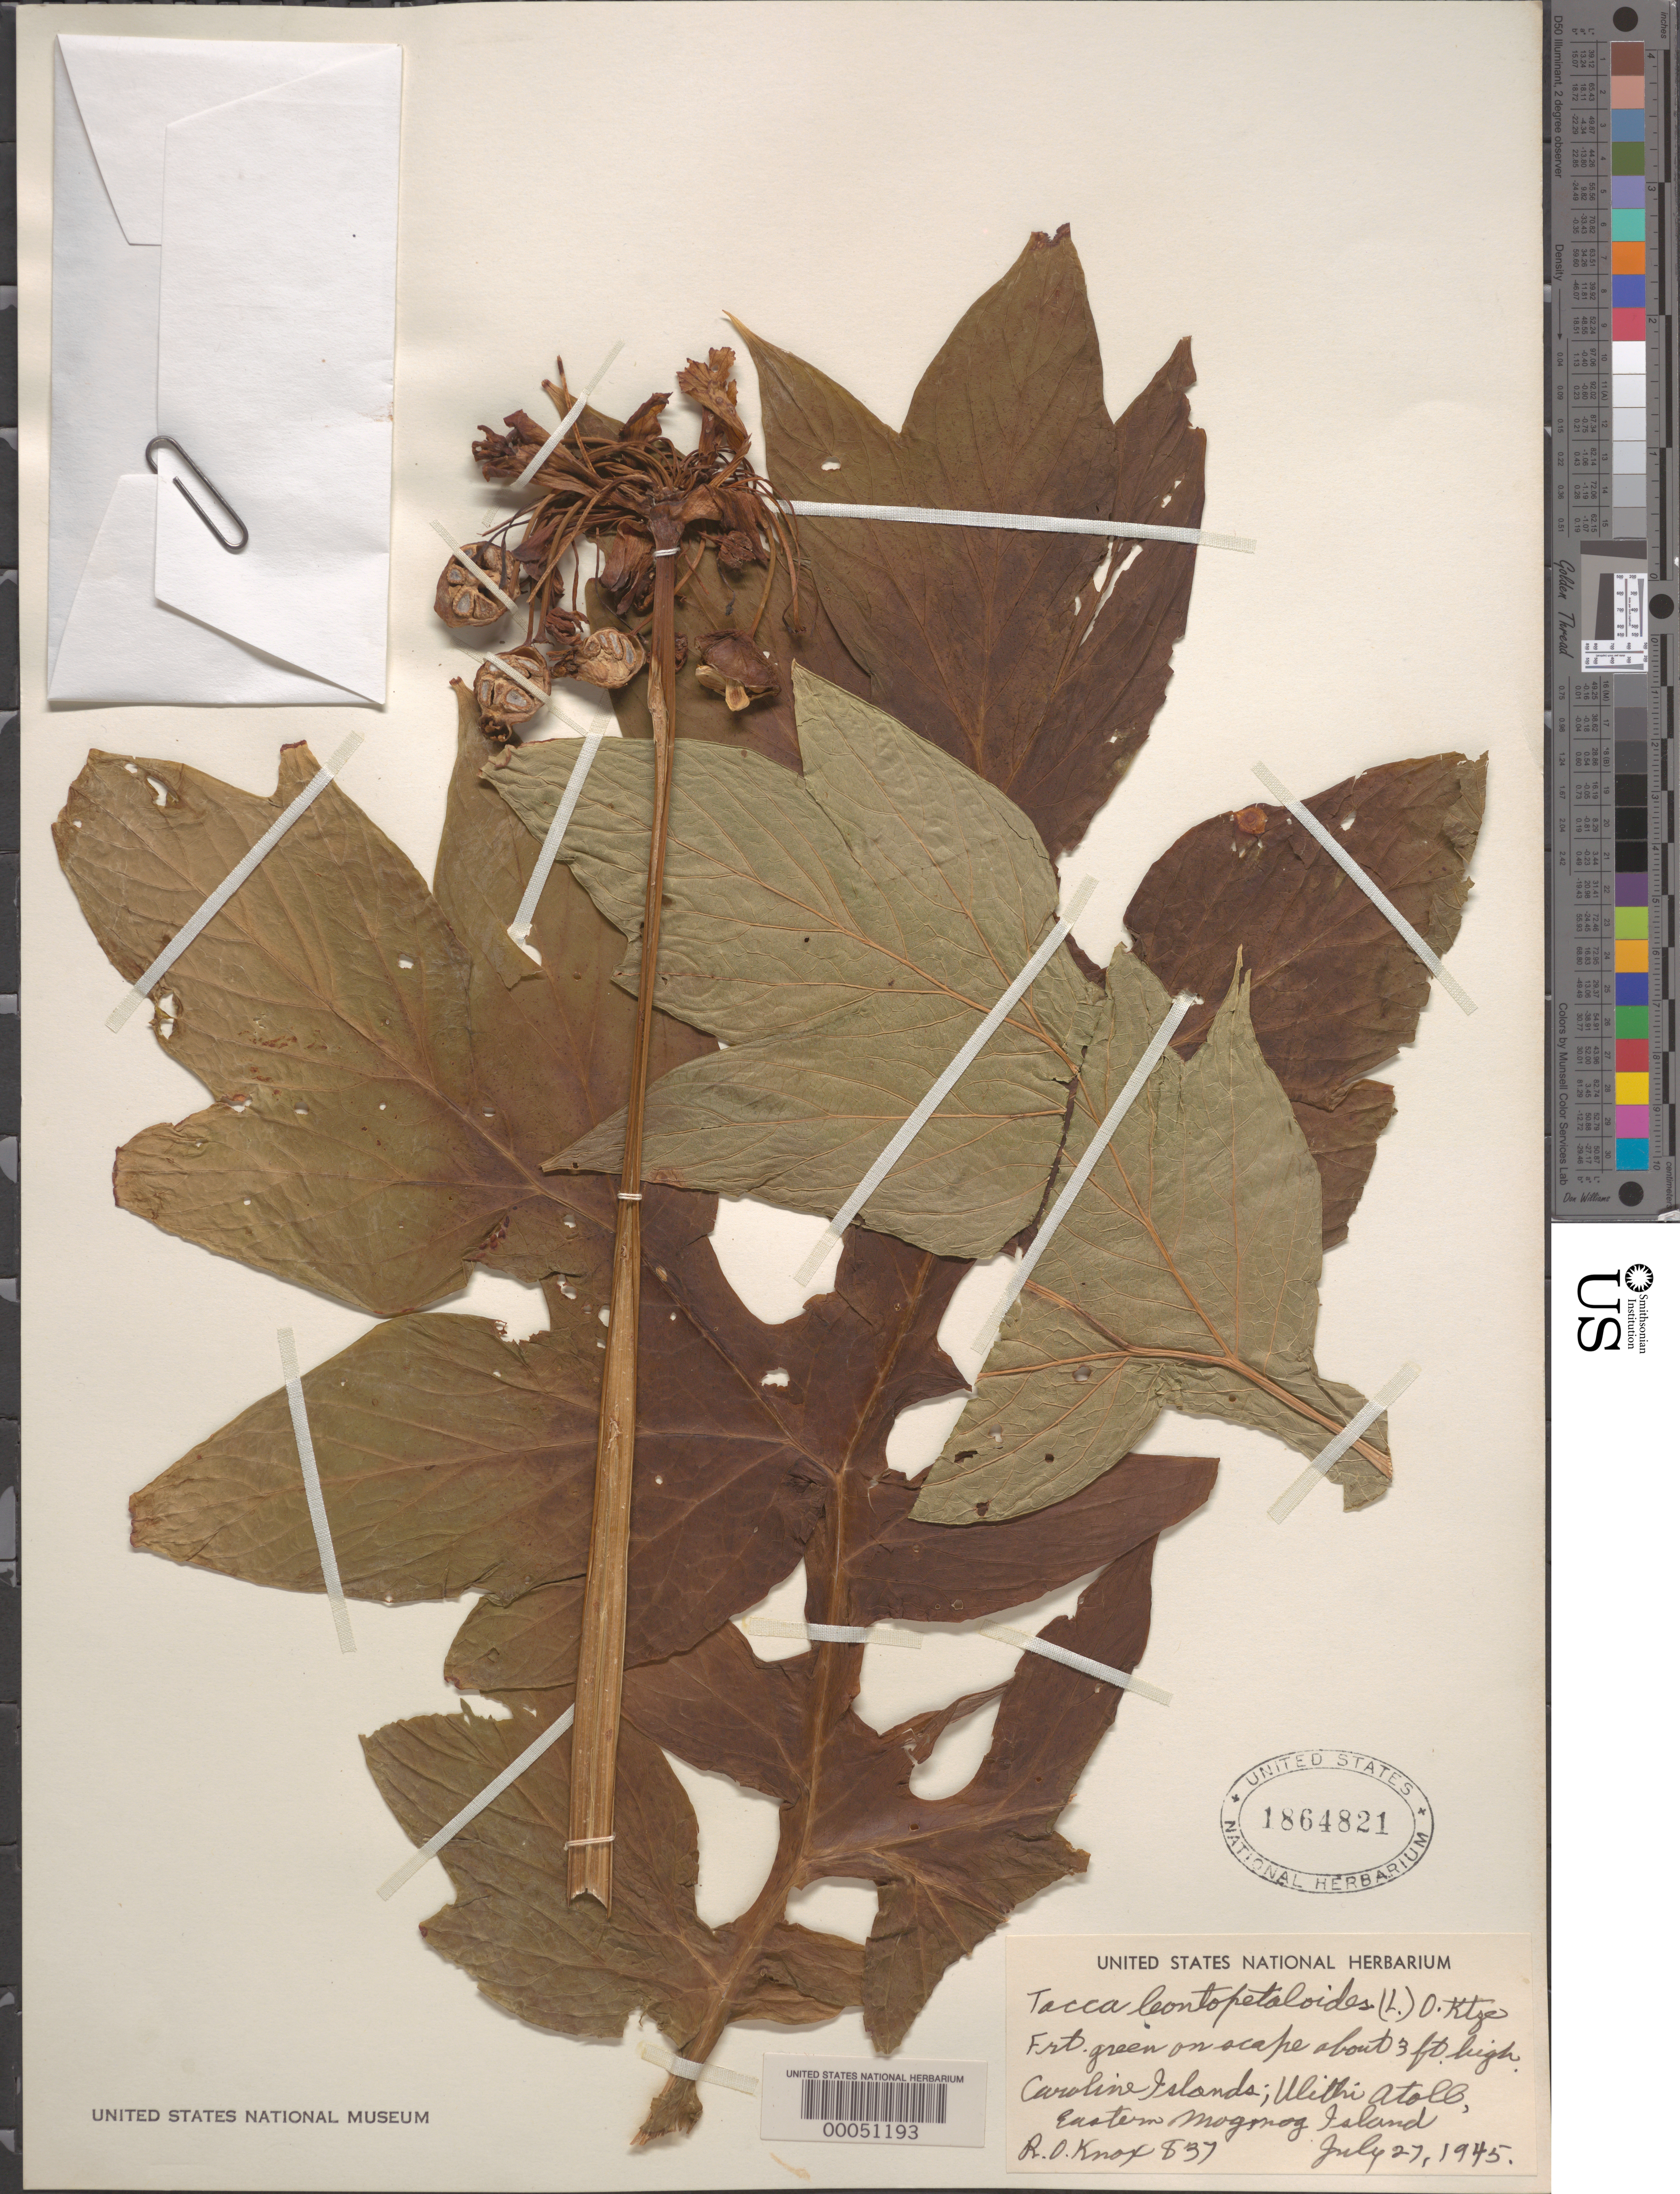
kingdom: Plantae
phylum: Tracheophyta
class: Liliopsida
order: Dioscoreales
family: Dioscoreaceae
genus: Tacca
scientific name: Tacca leontopetaloides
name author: (L.) Kuntze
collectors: R. O. Knox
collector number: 837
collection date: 1945-07-27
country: Micronesia, Federated States of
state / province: Yap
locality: Caroline Islands; Ulithi Atoll, Eastern Mogmog Island.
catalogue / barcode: US 1864821